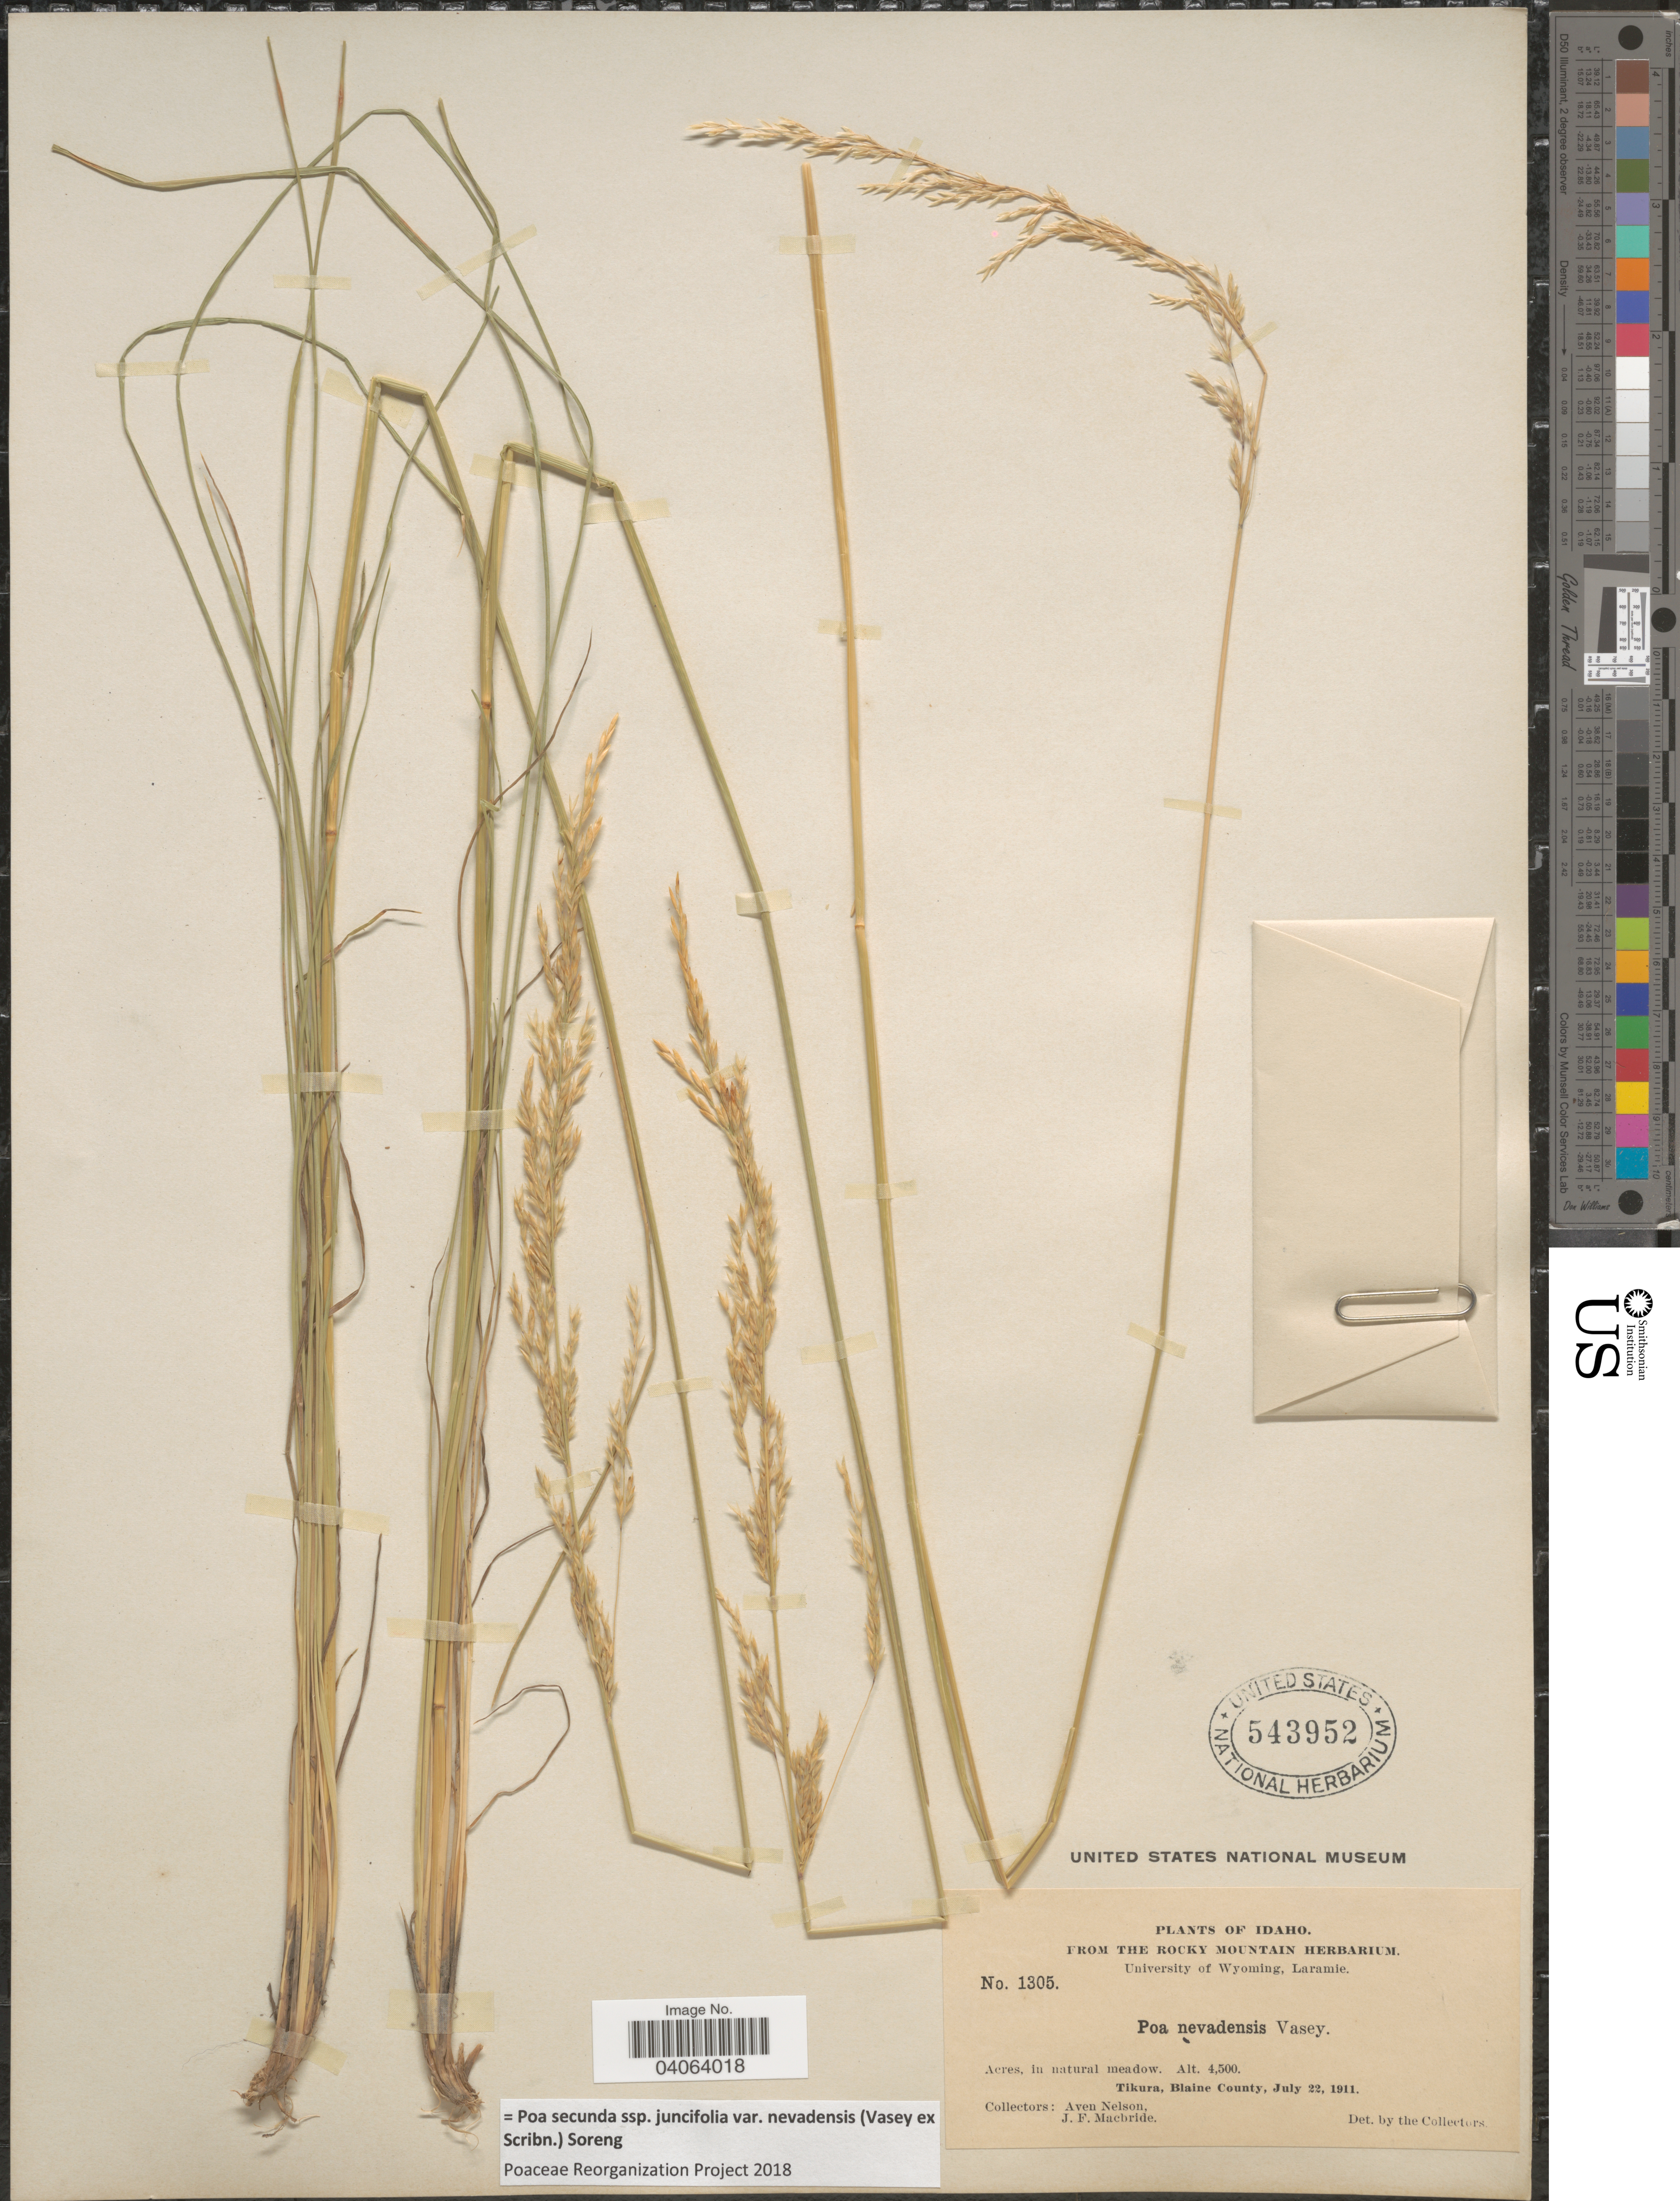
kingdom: Plantae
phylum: Tracheophyta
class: Liliopsida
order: Poales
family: Poaceae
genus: Poa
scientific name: Poa secunda subsp. juncifolia var. nevadensis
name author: (Vasey ex Scribn.) Soreng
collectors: A. Nelson & J. F. Macbride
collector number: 1305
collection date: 1911-07-22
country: United States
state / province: Idaho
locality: Tikura, Blaine County.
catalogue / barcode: US 543952